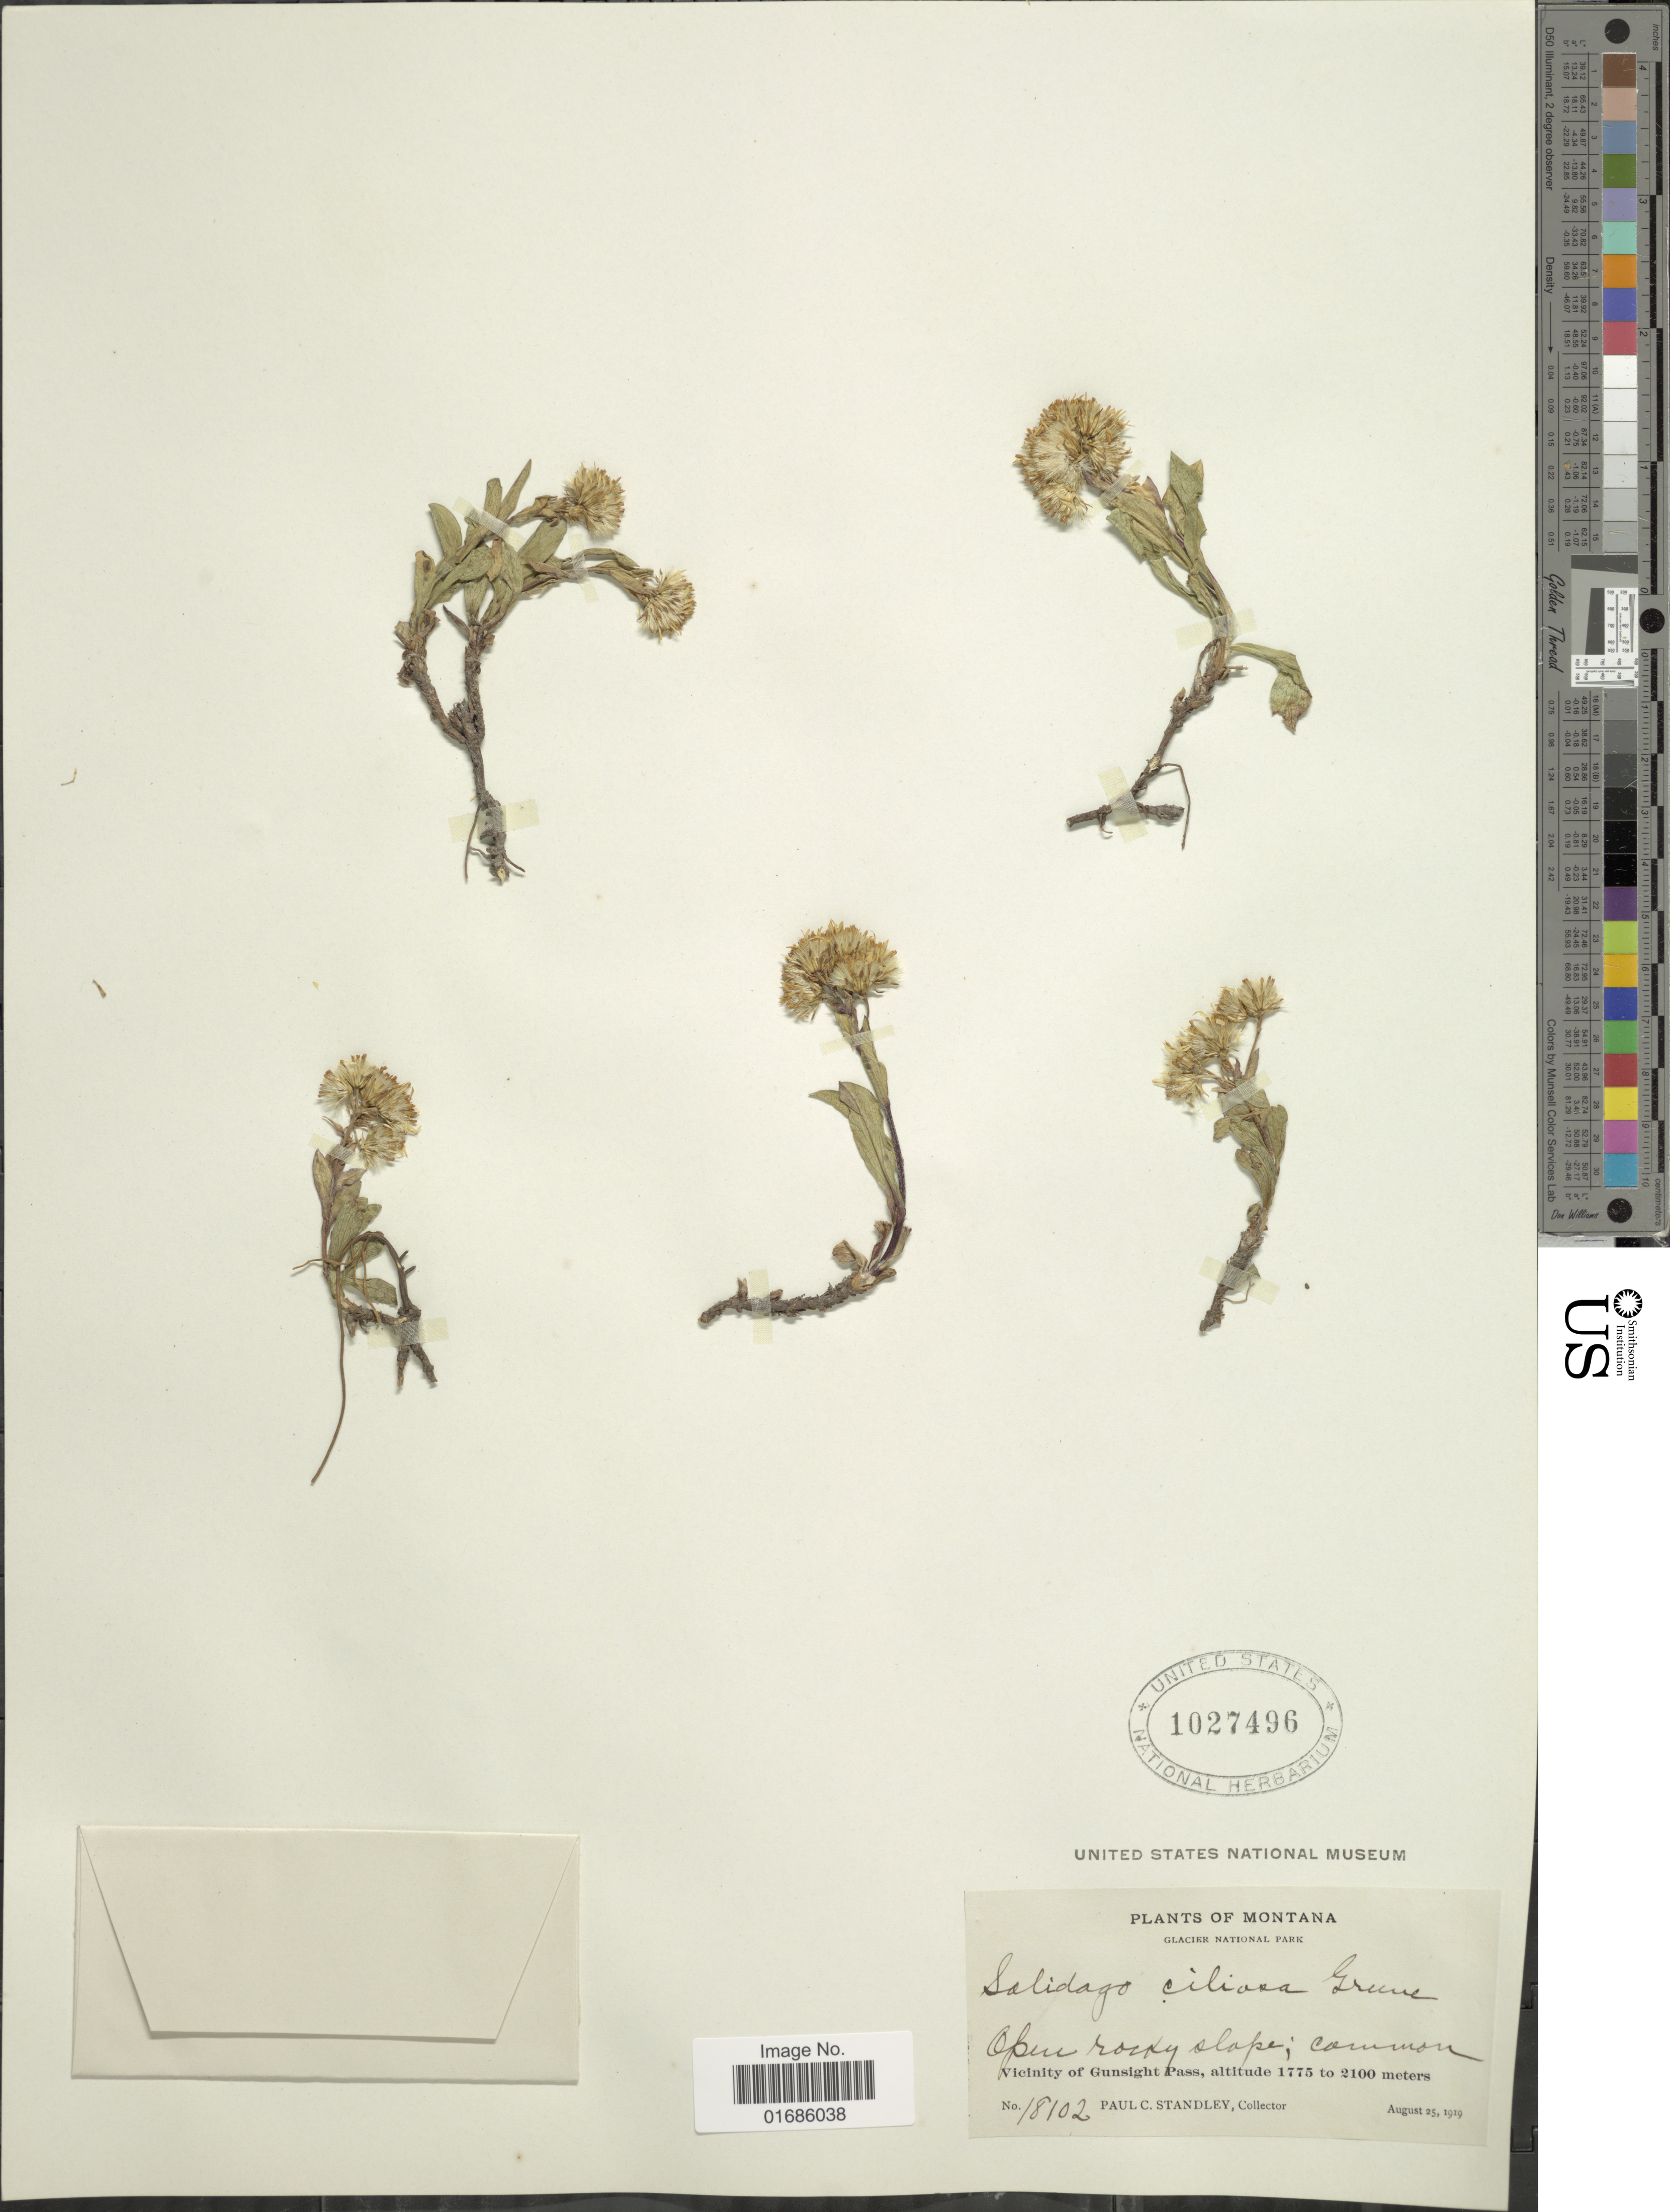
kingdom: Plantae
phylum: Tracheophyta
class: Magnoliopsida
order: Asterales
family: Asteraceae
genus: Solidago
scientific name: Solidago ciliosa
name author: Greene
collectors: P. C. Standley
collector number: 18102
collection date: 1919-08-25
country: United States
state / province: Montana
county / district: Glacier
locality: Glacier National Park, Vicinity of Gunsight Pass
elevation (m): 1775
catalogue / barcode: US 1027496